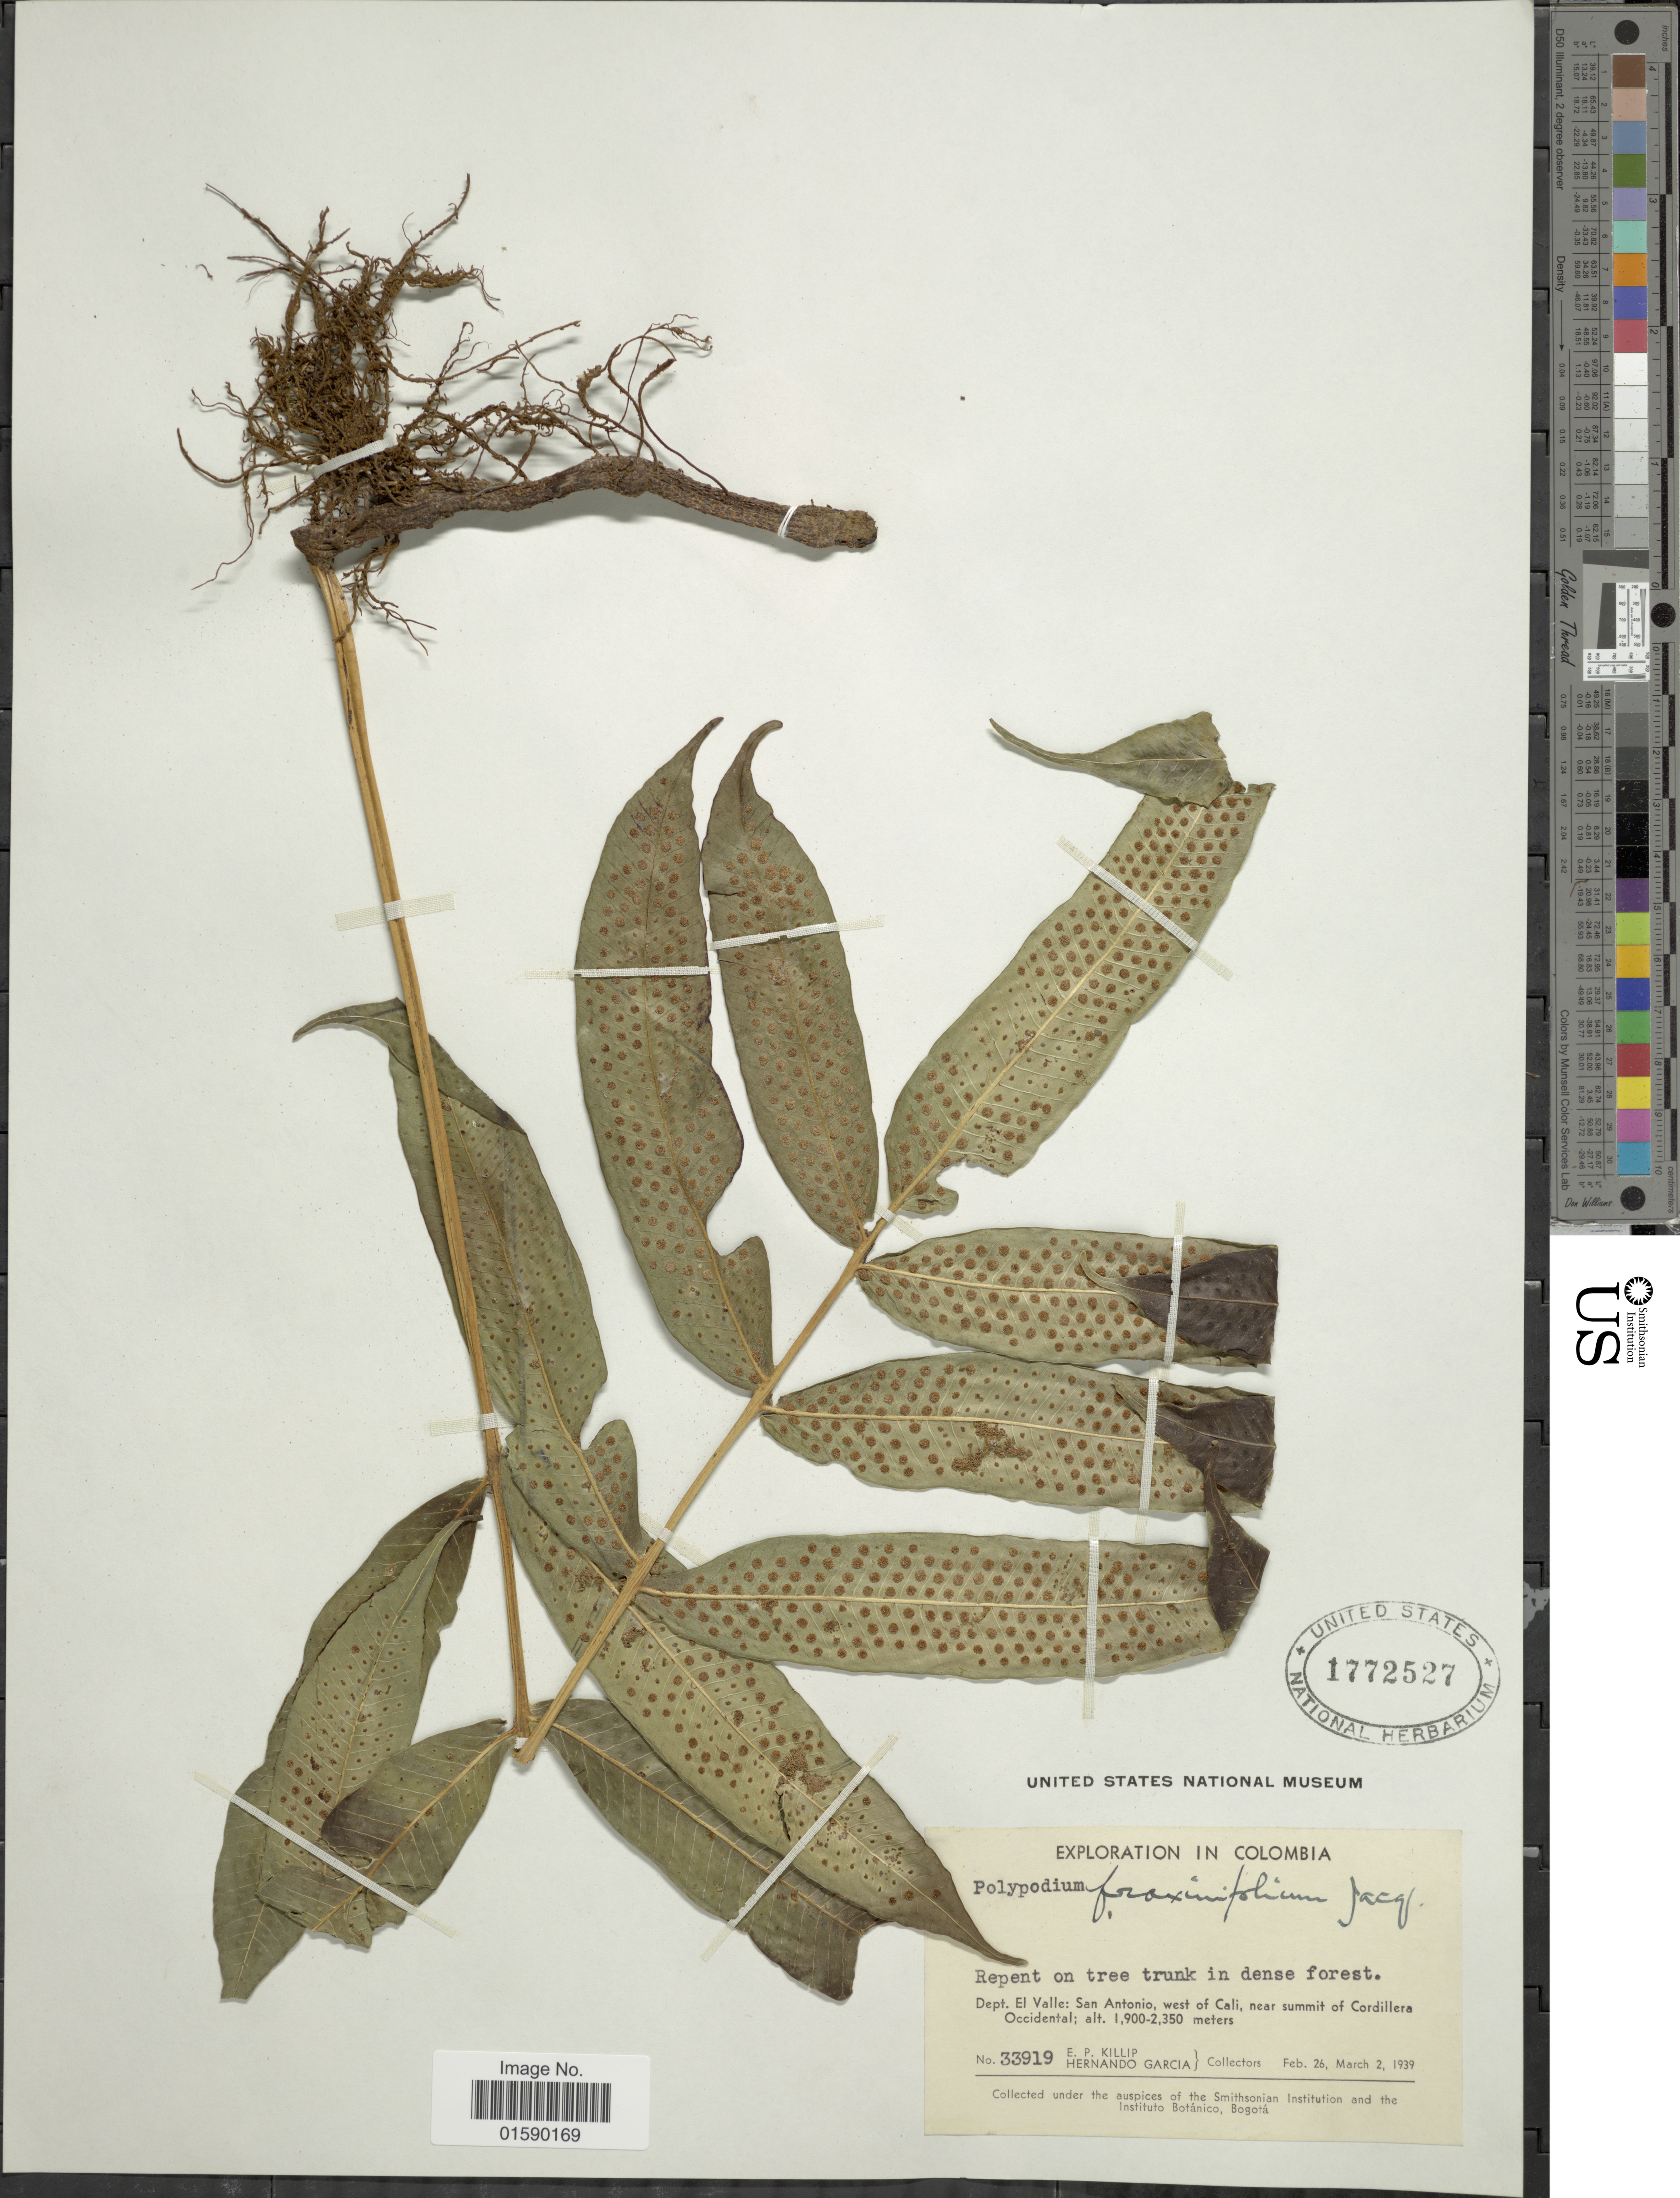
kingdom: Plantae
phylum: Tracheophyta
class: Polypodiopsida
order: Polypodiales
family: Polypodiaceae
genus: Aglaomorpha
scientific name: Aglaomorpha heraclea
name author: (Kunze) Copel.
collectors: E. P. Killip & H. Garcia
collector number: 33919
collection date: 1939-02-26/1939-03-02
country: Colombia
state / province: Valle del Cauca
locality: Colombia, Dept. El Valle: San Santonio, west of Cali, near summit of Cordillera Occidental.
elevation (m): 1900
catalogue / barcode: US 1772527